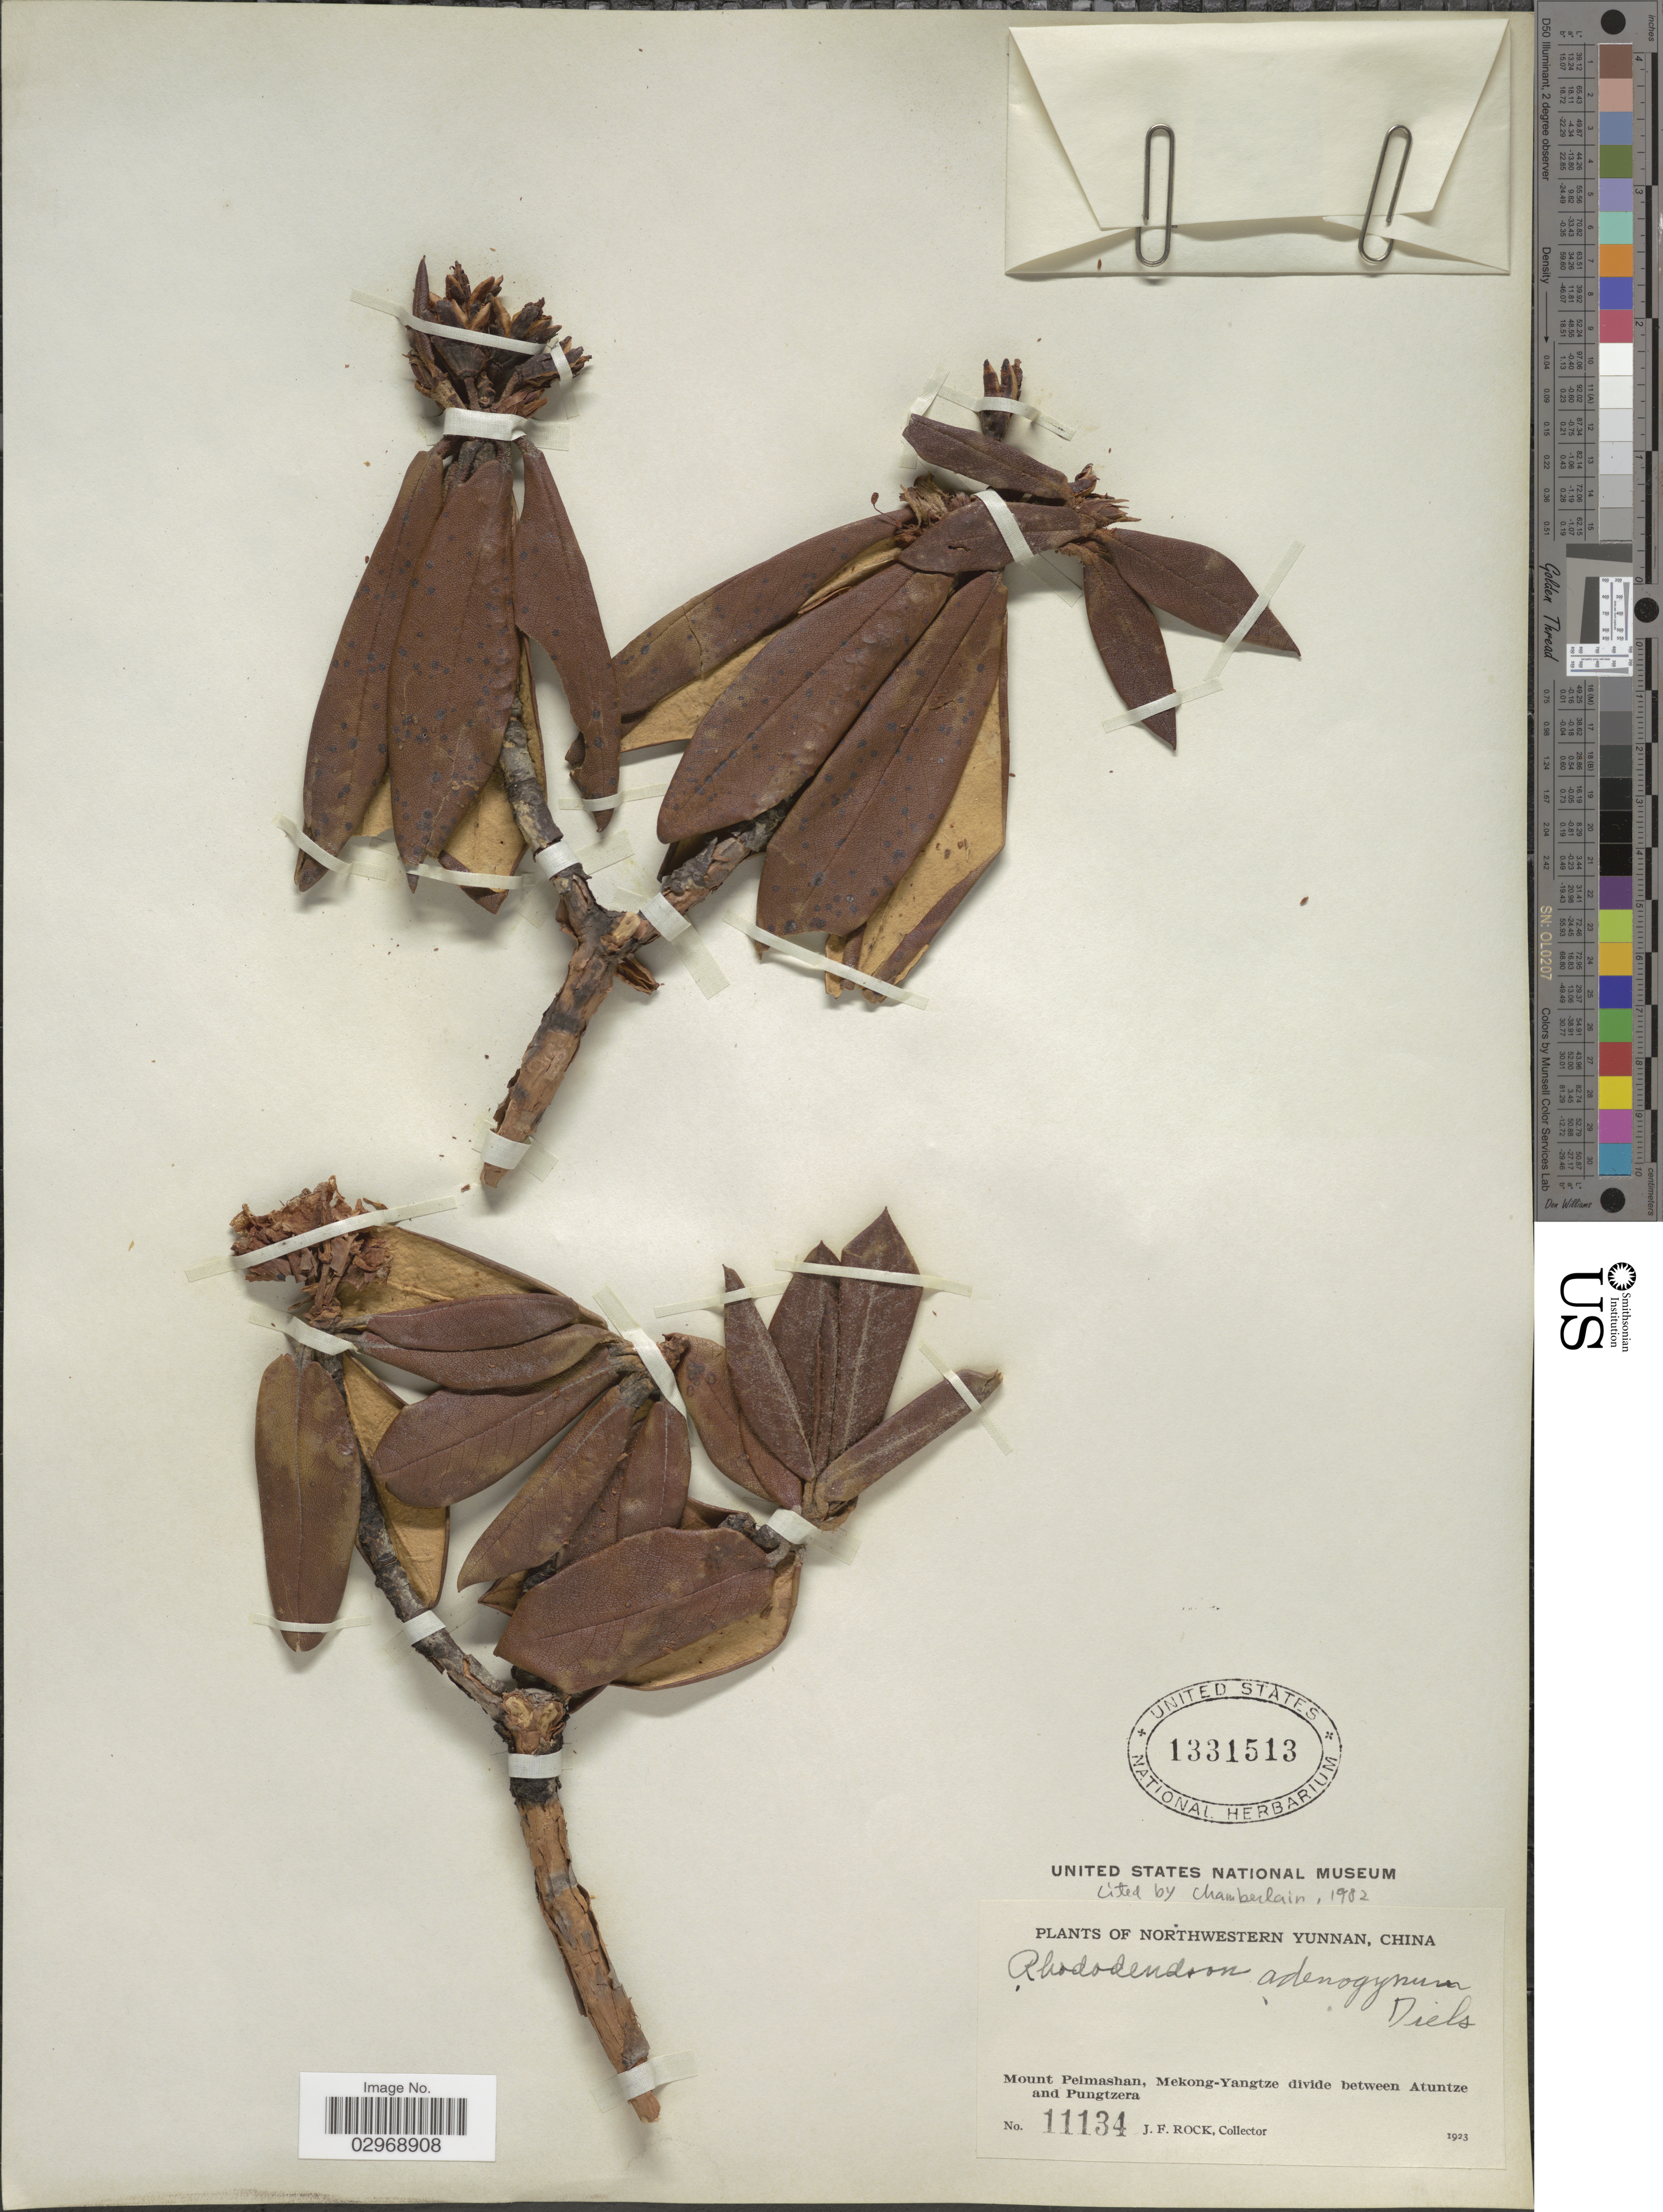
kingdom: Plantae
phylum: Tracheophyta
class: Magnoliopsida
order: Ericales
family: Ericaceae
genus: Rhododendron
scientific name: Rhododendron adenogynum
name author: Diels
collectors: J. Rock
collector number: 11134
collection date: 1923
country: China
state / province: Yunnan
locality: Northwestern Yunnan. Mount Peimashan, Mekong-Yangtze divide between Atuntze and Pungtzera.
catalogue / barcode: US 1331513